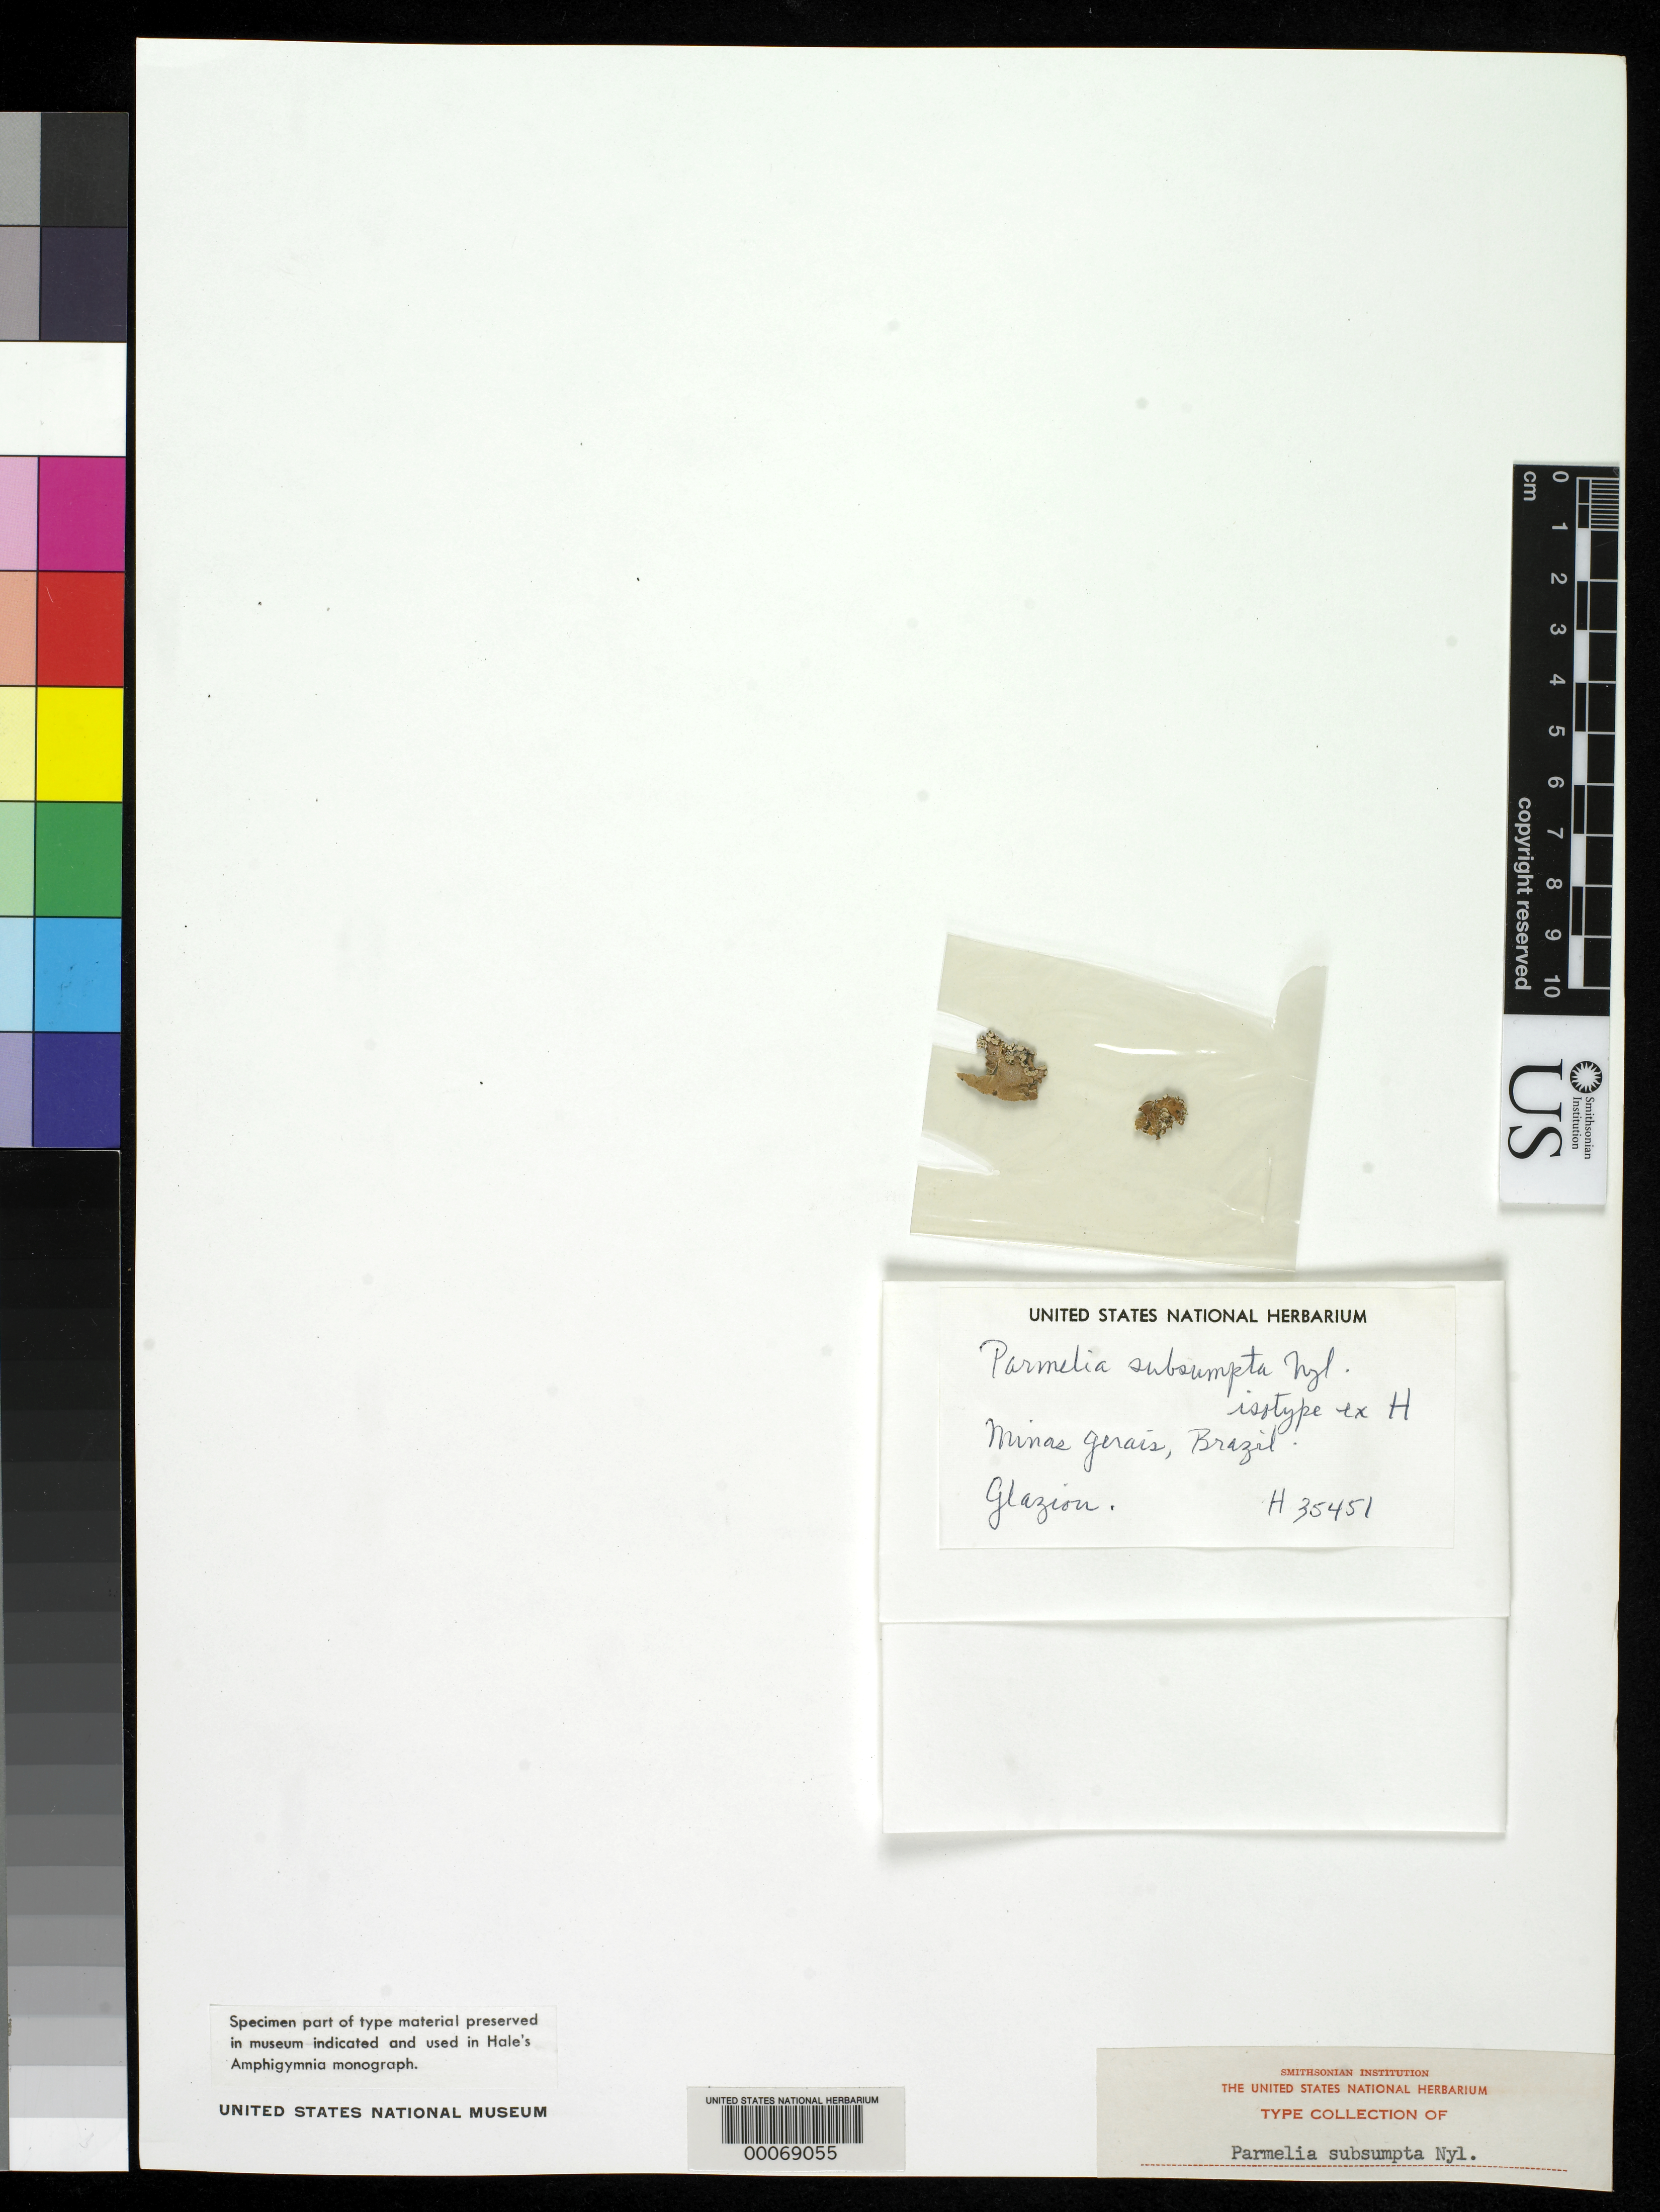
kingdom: Fungi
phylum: Ascomycota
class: Lecanoromycetes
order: Lecanorales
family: Parmeliaceae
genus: Parmelia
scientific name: Parmelia subsumpta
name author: Nyl.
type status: Isotype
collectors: A. F. M. Glaziou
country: Brazil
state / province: Minas Gerais